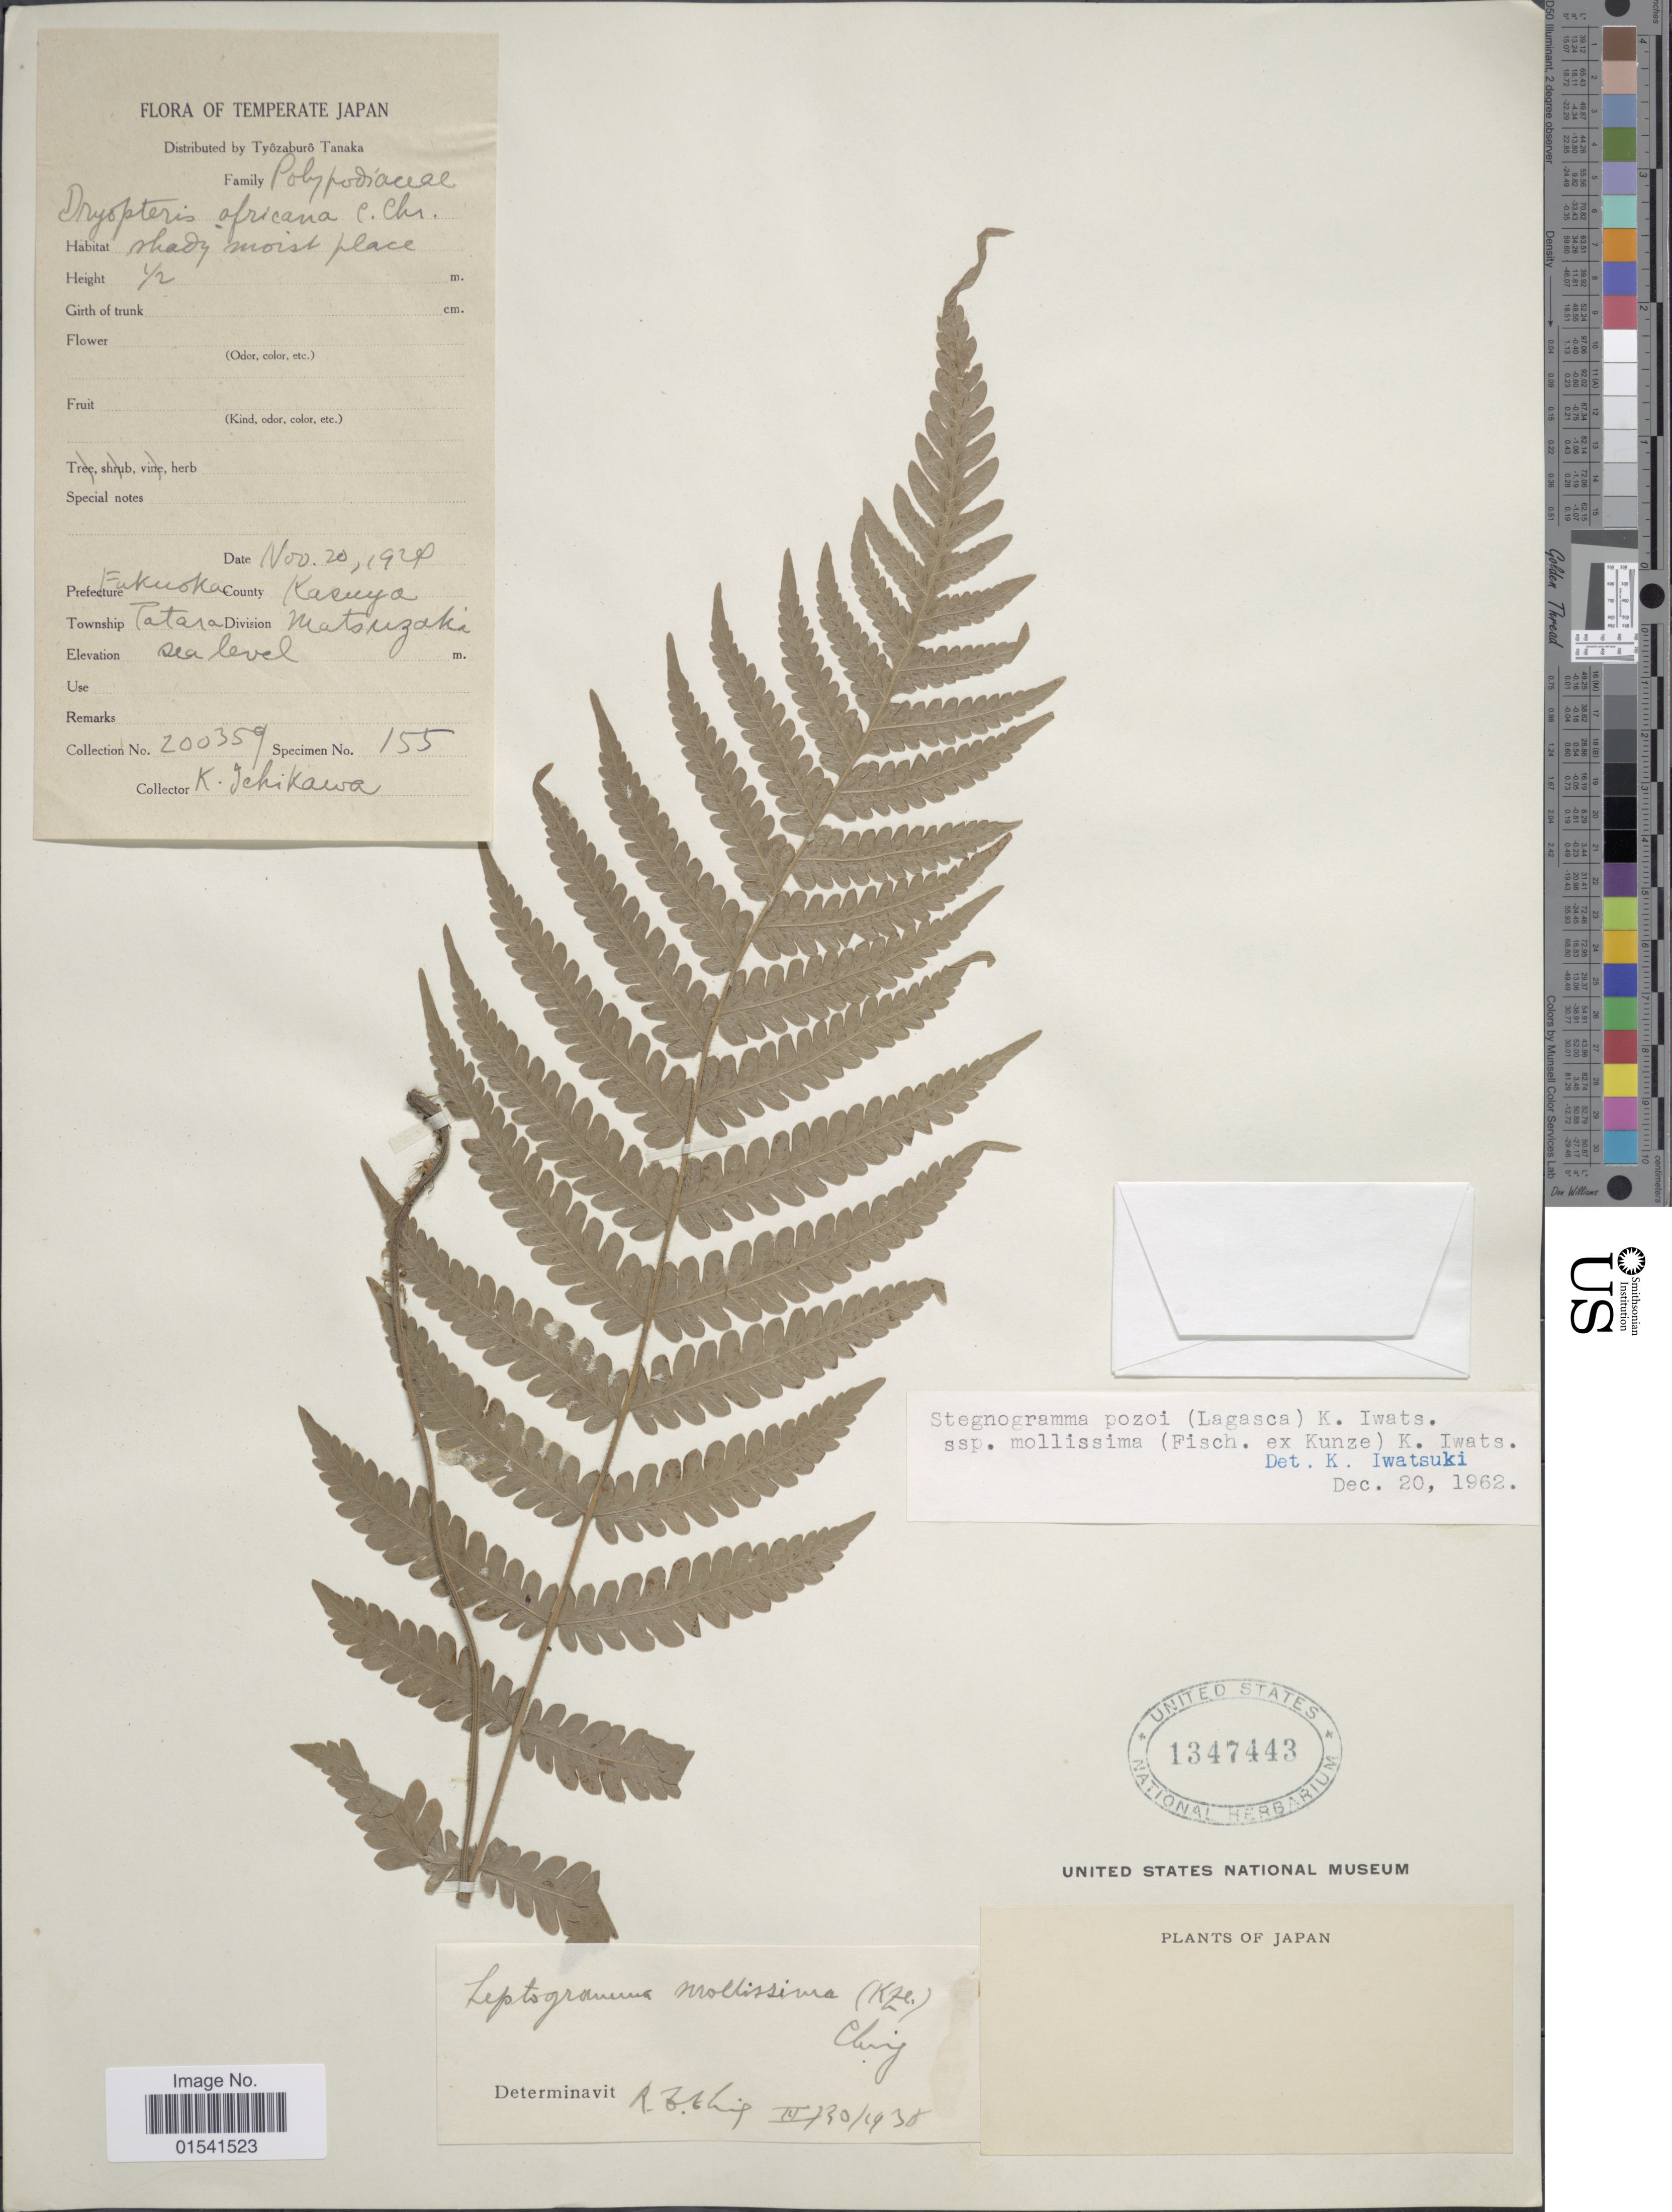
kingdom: Plantae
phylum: Tracheophyta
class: Polypodiopsida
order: Polypodiales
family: Thelypteridaceae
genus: Stegnogramma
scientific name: Stegnogramma mollissima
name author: (Fisch. ex Kunze) Fraser-Jenk.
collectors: K. Ichikawa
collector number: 200359/155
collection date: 1928-11-20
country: Japan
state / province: Hukuoka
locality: Fukuoka, Kasuya, Tatara, Matsuzaki.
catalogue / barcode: US 1347443